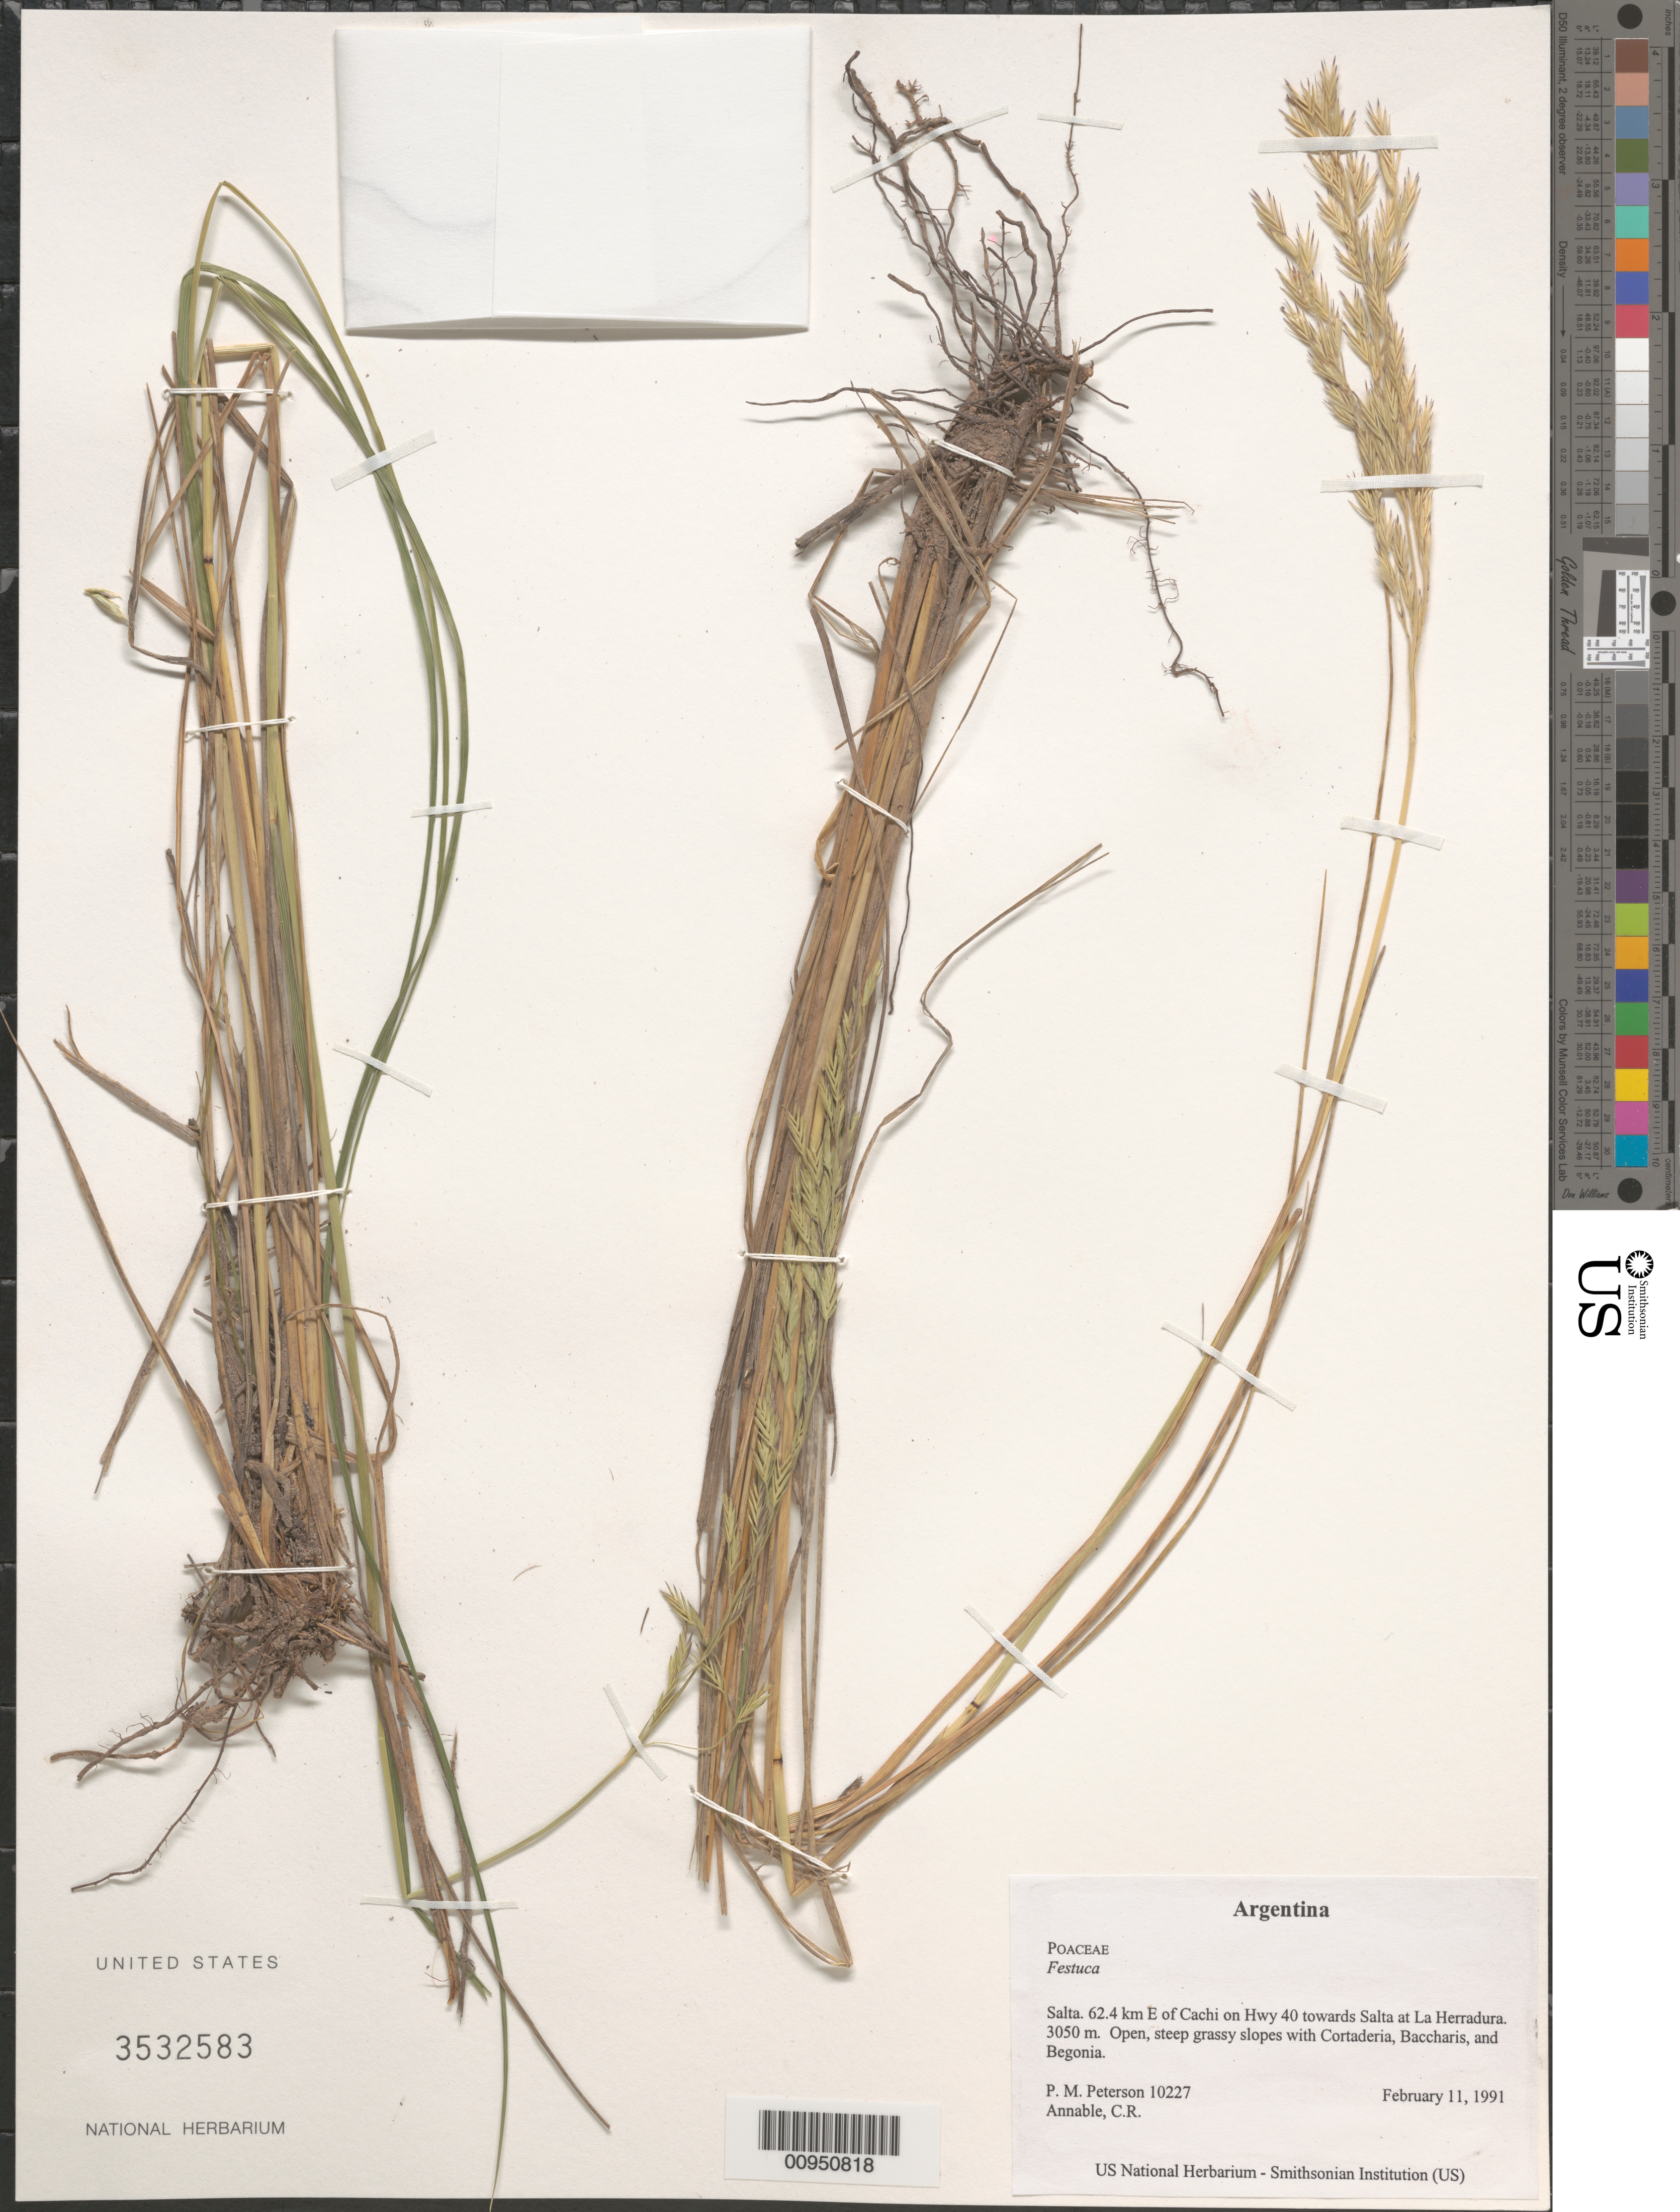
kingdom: Plantae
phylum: Tracheophyta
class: Liliopsida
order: Poales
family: Poaceae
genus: Festuca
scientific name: Festuca sp.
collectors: P. M. Peterson & C. R. Annable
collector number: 10227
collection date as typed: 11 Feb 1991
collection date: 1991-02-11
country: Argentina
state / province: Salta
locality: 62.4 km E of Cachi on Hwy 40 towards Salta at La Herradura.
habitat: Open, steep grassy slopes with Cortaderia, Baccharis, and Begonia.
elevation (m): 3050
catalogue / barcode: US 3532583